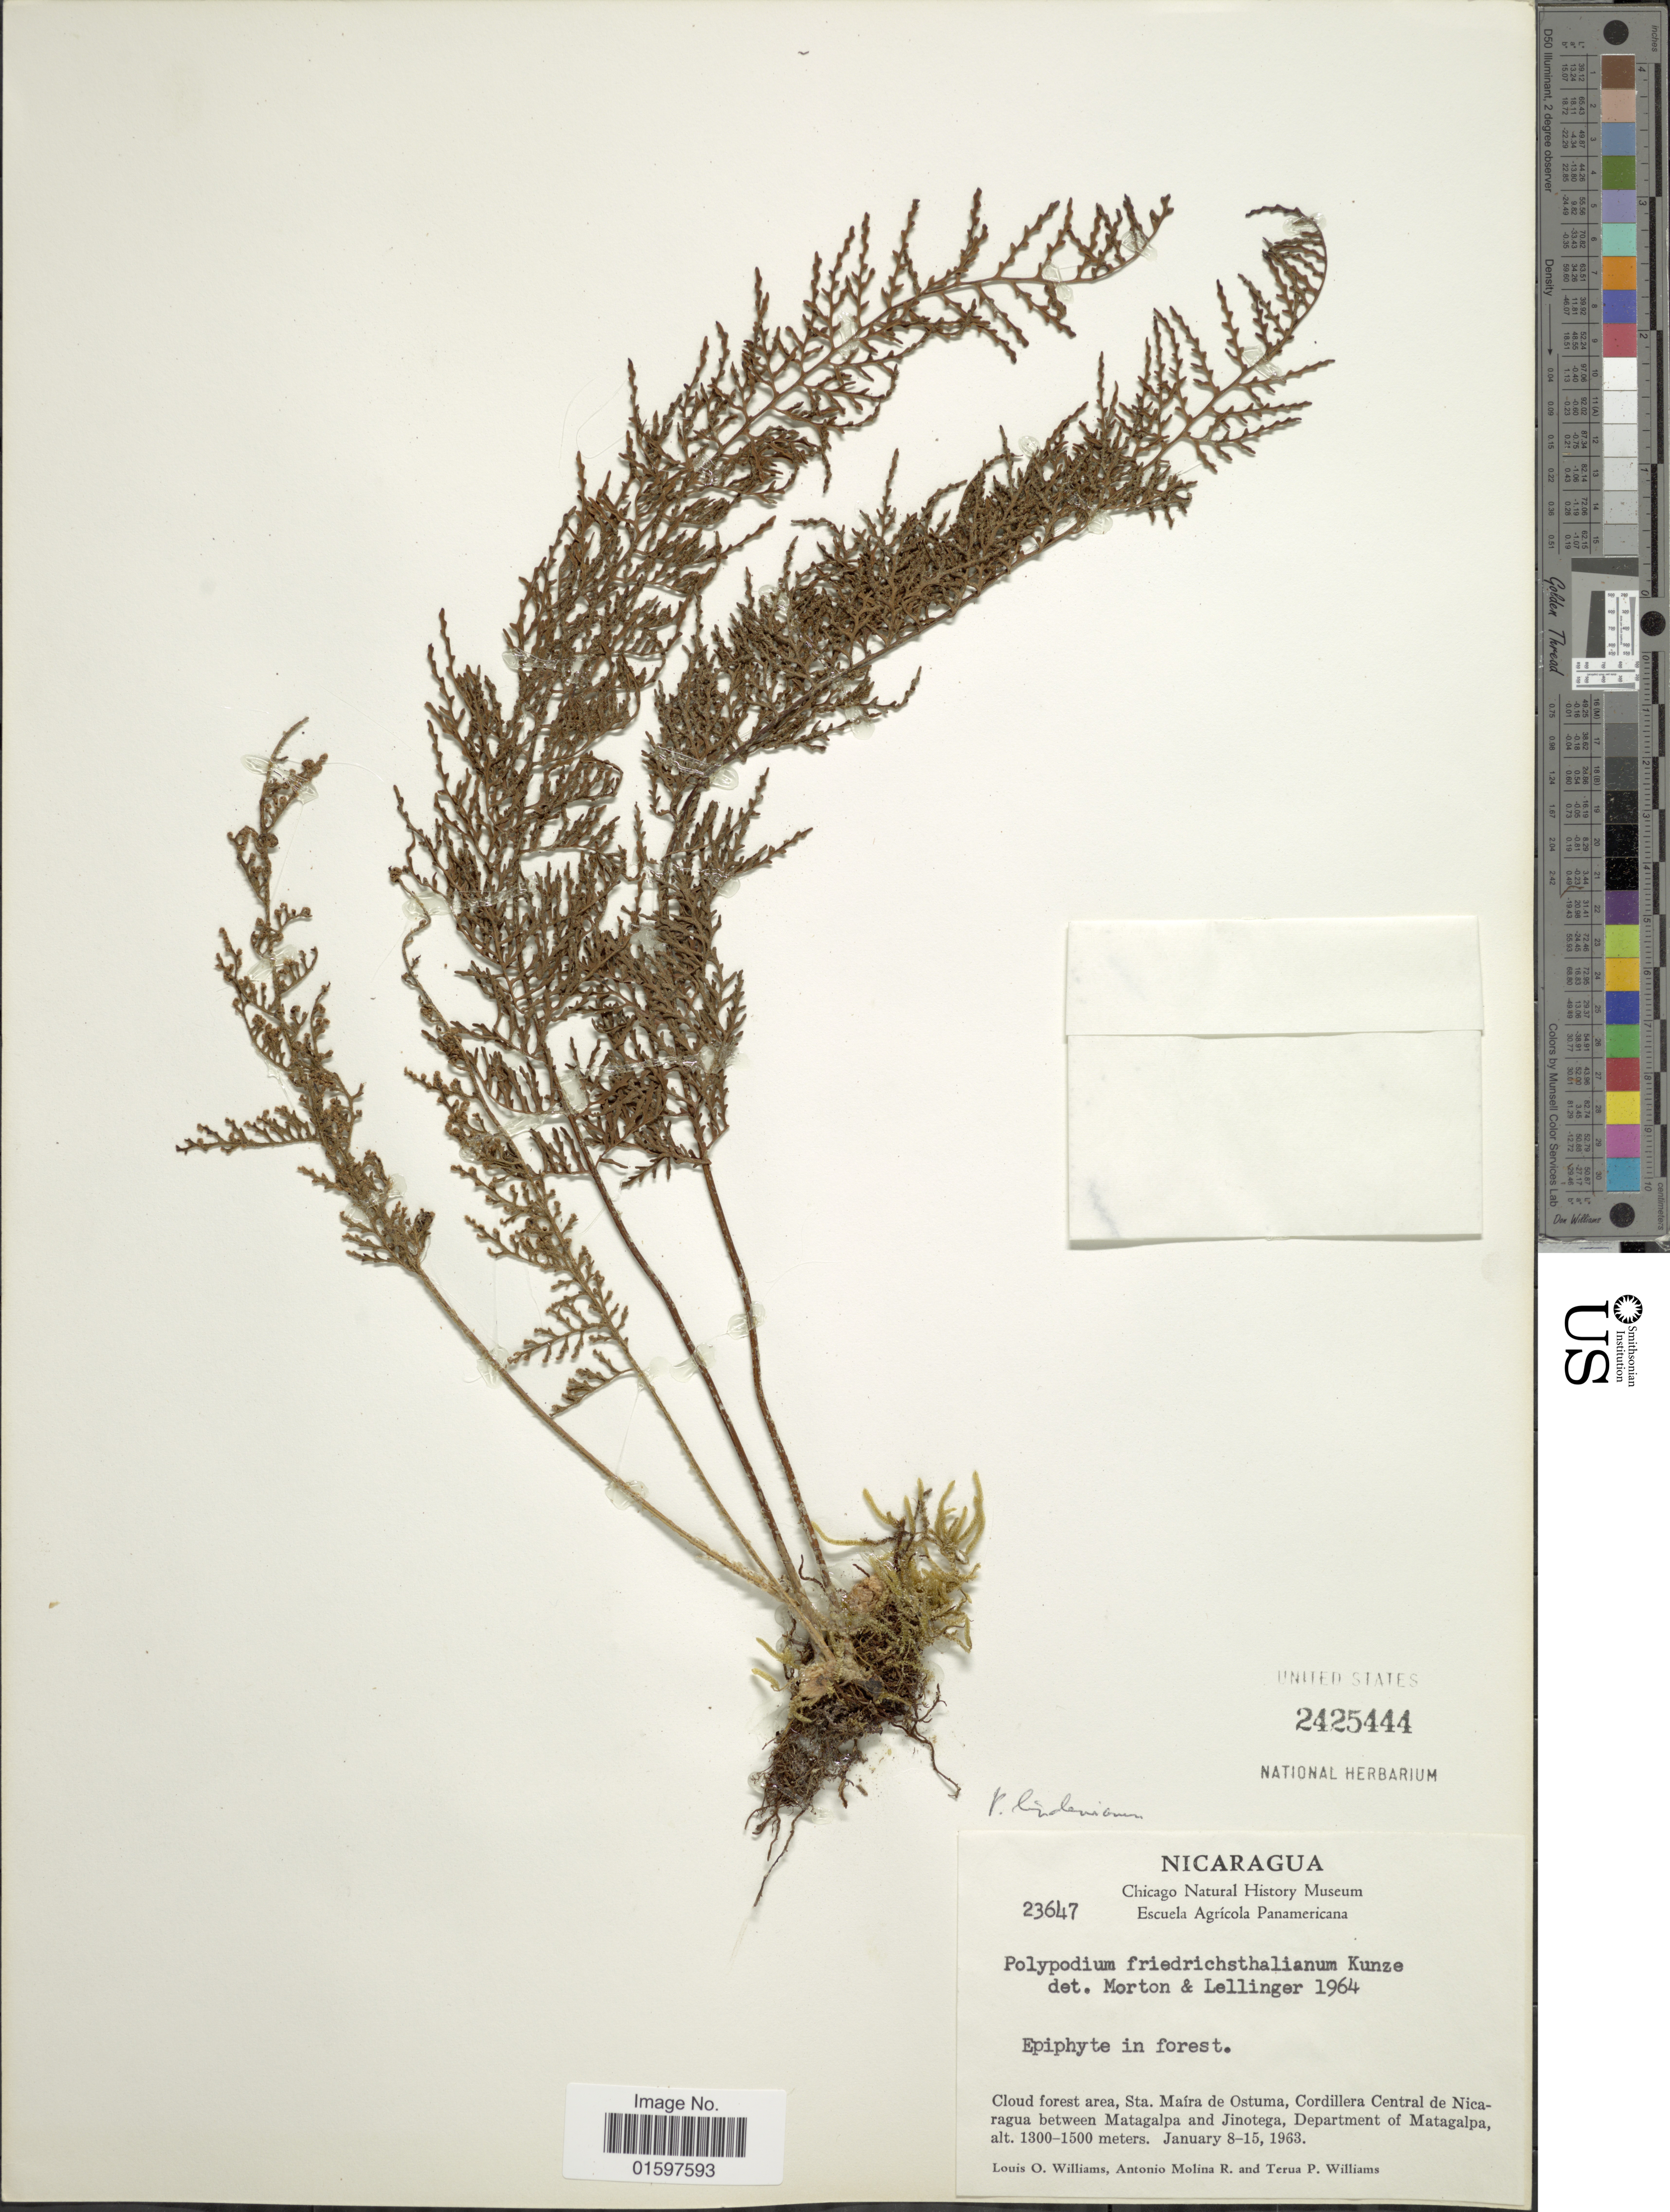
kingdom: Plantae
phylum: Tracheophyta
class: Polypodiopsida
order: Polypodiales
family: Polypodiaceae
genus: Pleopeltis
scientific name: Pleopeltis lindeniana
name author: (Kunze) A.R. Sm. & Tejero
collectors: L. O. Williams, A. Molina R. & T. P. Williams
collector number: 23647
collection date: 1963-01-08/1963-01-15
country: Nicaragua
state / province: Matagalpa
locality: Cloud freost area, Sta. Maíra de Ostuma, Cordillera Central de Nicaragua, between Matagalpa and Jinotegam Department of Matagalpa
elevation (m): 1300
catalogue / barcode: US 2425444